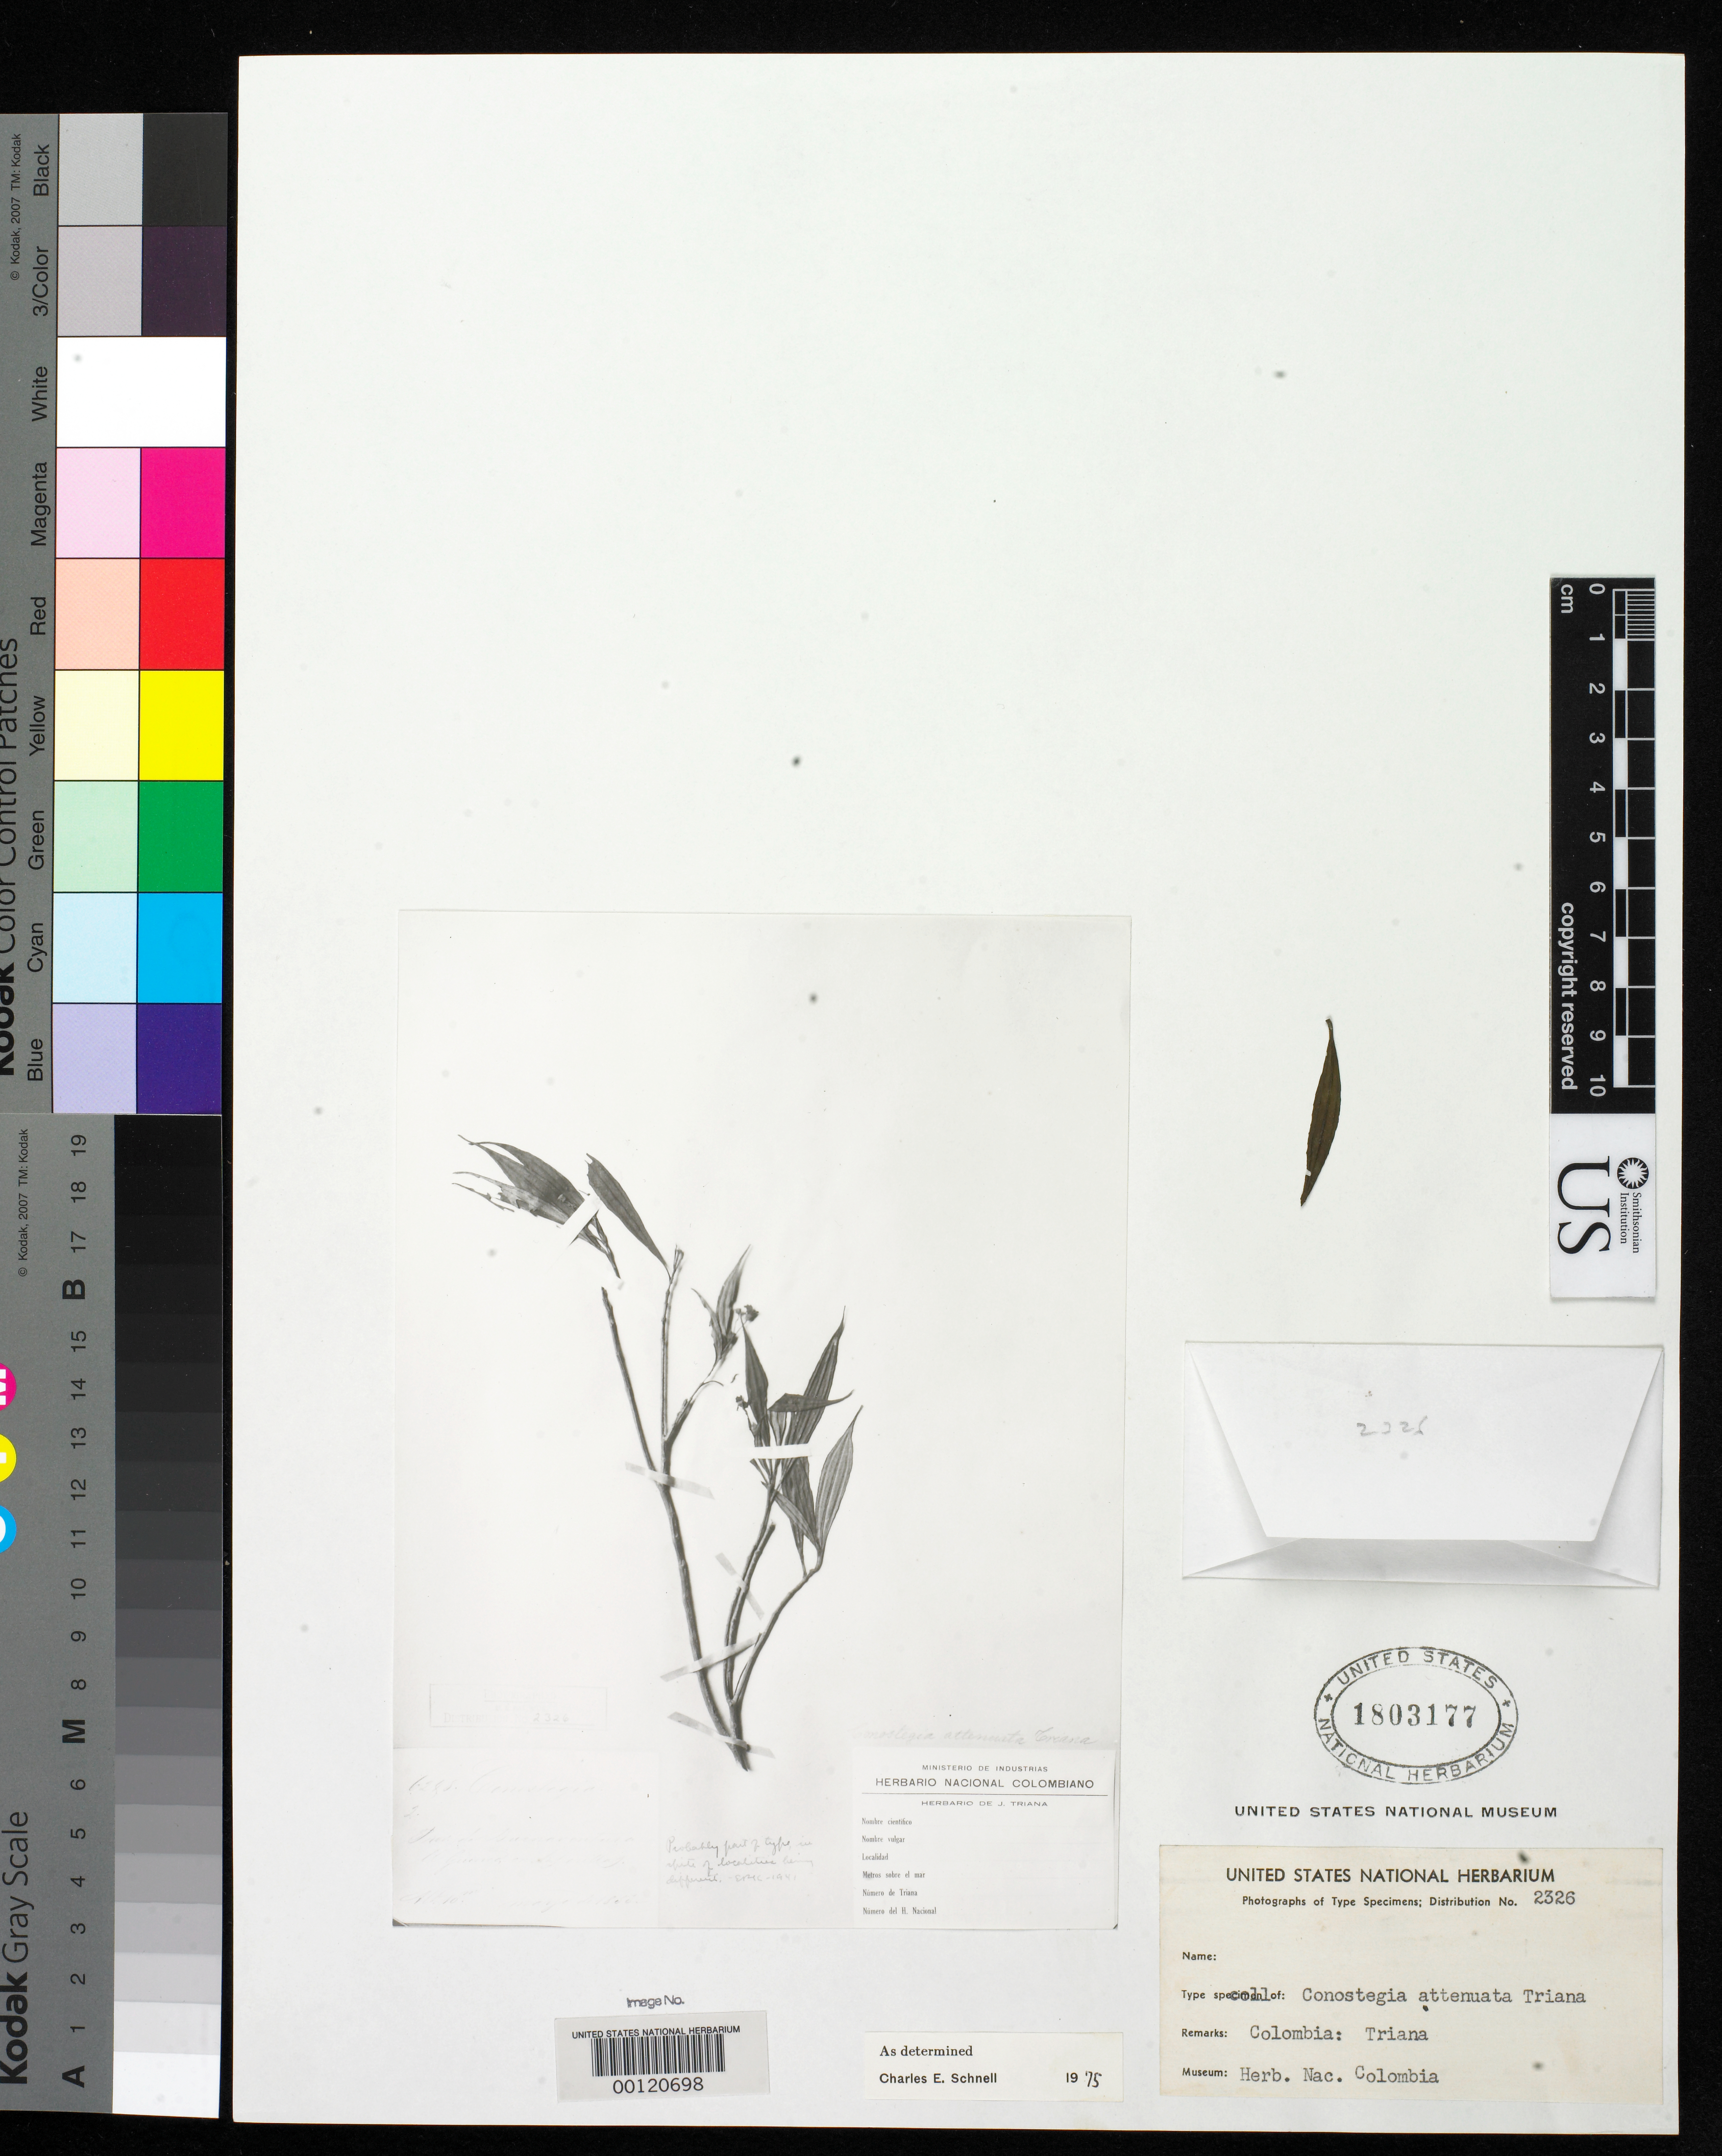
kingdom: Plantae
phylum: Tracheophyta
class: Magnoliopsida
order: Myrtales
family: Melastomataceae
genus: Conostegia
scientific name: Conostegia attenuata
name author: Triana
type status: Type Fragment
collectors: J. J. Triana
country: Colombia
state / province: Nariño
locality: Barbacoas.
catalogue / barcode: US 1803177